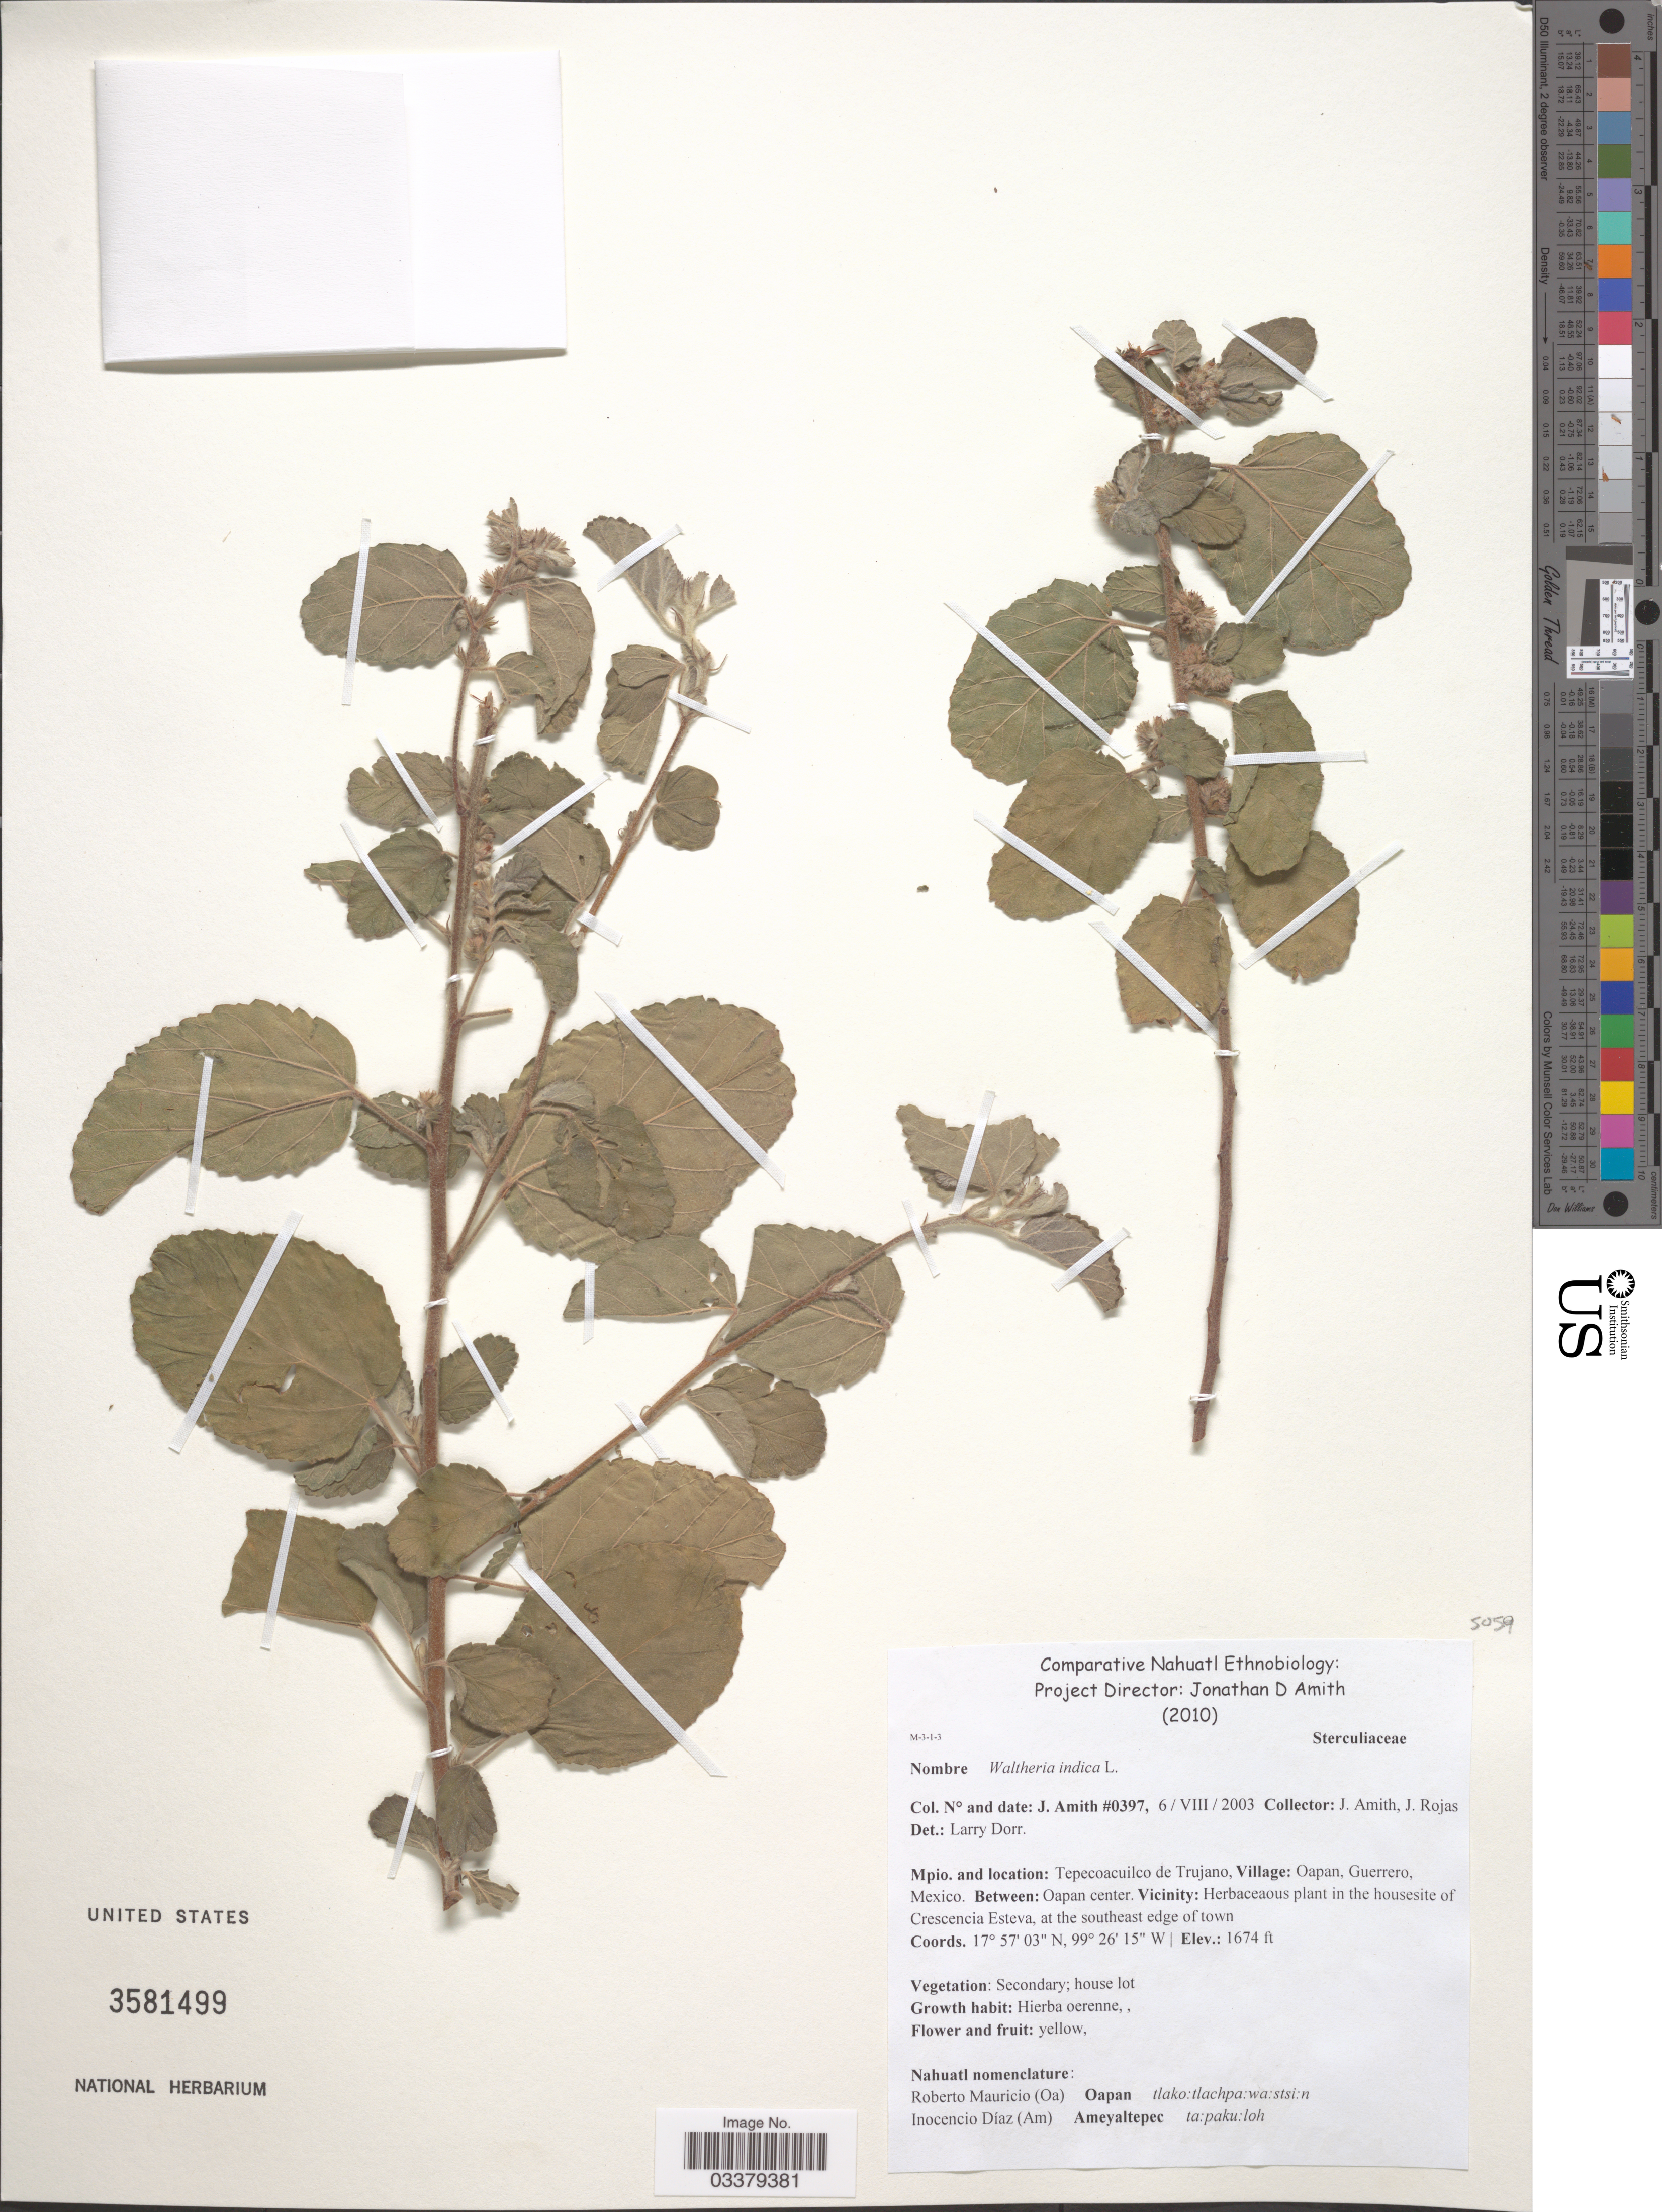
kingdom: Plantae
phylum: Tracheophyta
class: Magnoliopsida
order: Malvales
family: Malvaceae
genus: Waltheria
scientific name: Waltheria indica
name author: L.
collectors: J. D. Amith & J. Rojas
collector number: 0397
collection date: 2003-08-06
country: Mexico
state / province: Guerrero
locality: Tepecoacuilco de Trujano, Village: Oapan. Between: Oapan center. Vicinity: Herbaceaous plant in the housesite of Crescencia Esteva, at the southeast edge of town.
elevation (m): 510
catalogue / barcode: US 3581499